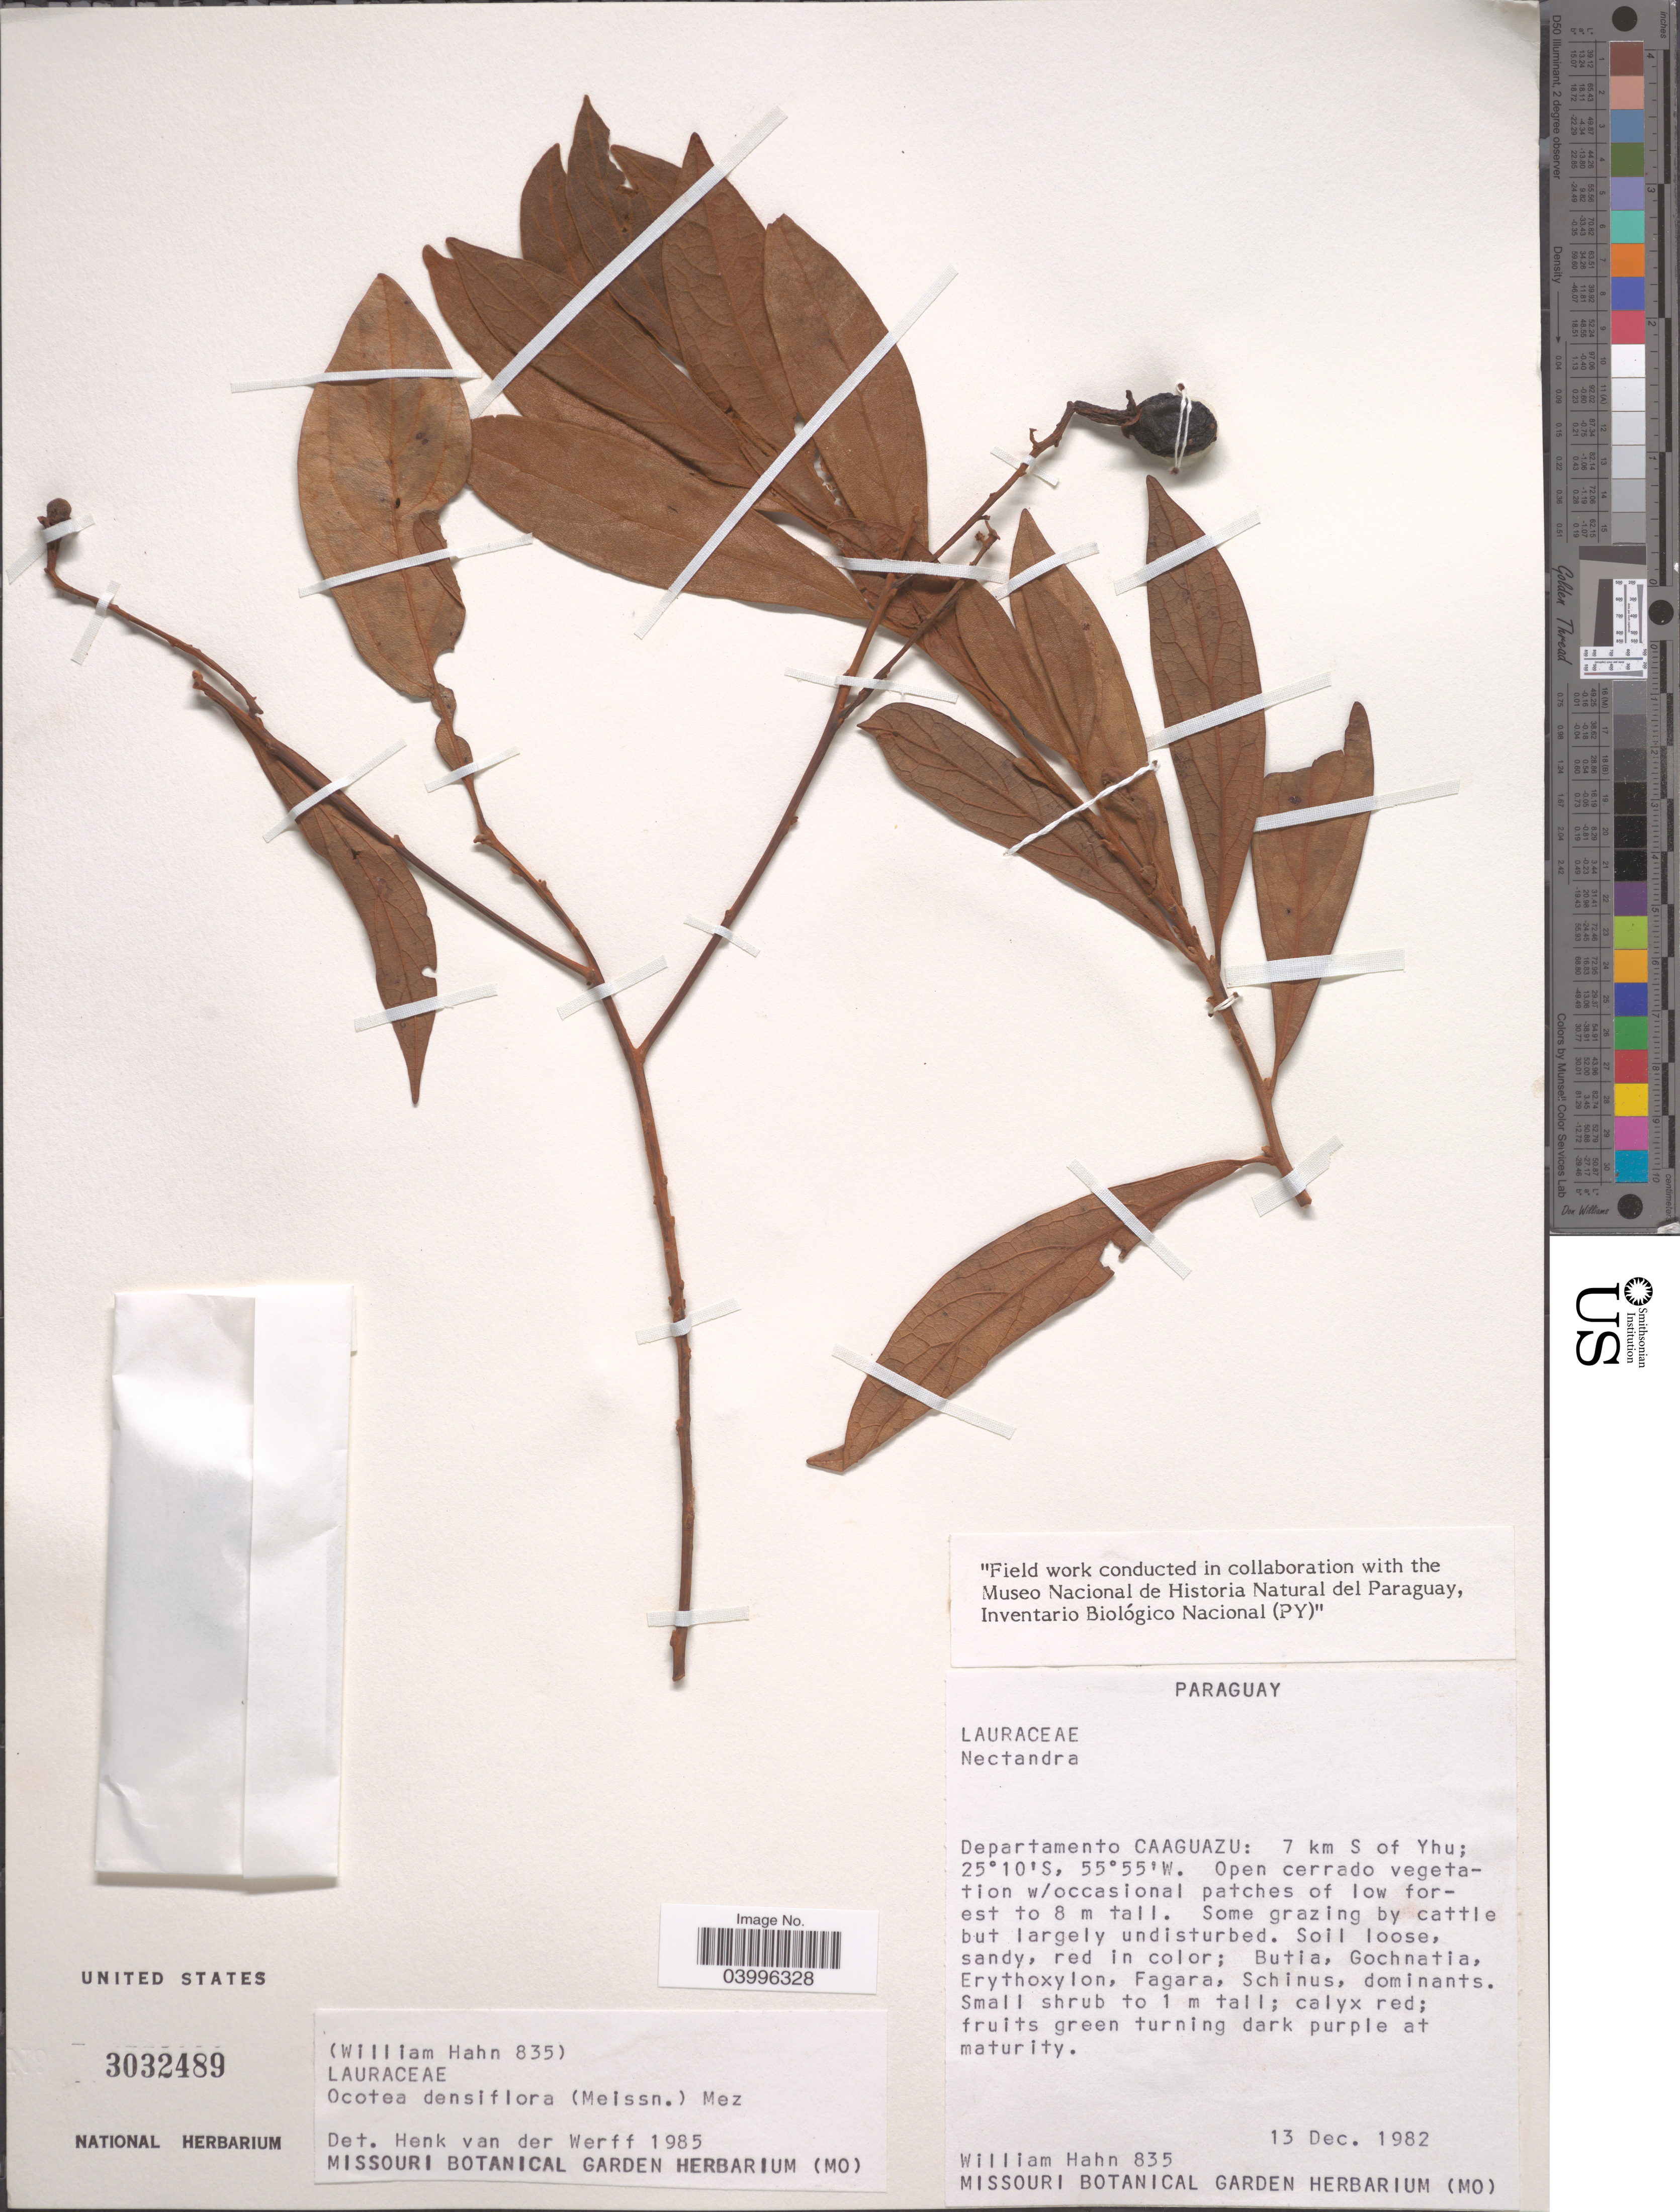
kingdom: Plantae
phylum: Tracheophyta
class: Magnoliopsida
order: Laurales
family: Lauraceae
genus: Ocotea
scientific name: Ocotea densiflora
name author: (Meisn.) Mez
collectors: W. J. Hahn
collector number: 835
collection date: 1982-12-13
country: Paraguay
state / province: Caaguazu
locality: Departamento Caaguazu: 7 km S of Yhu.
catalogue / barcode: US 3032489